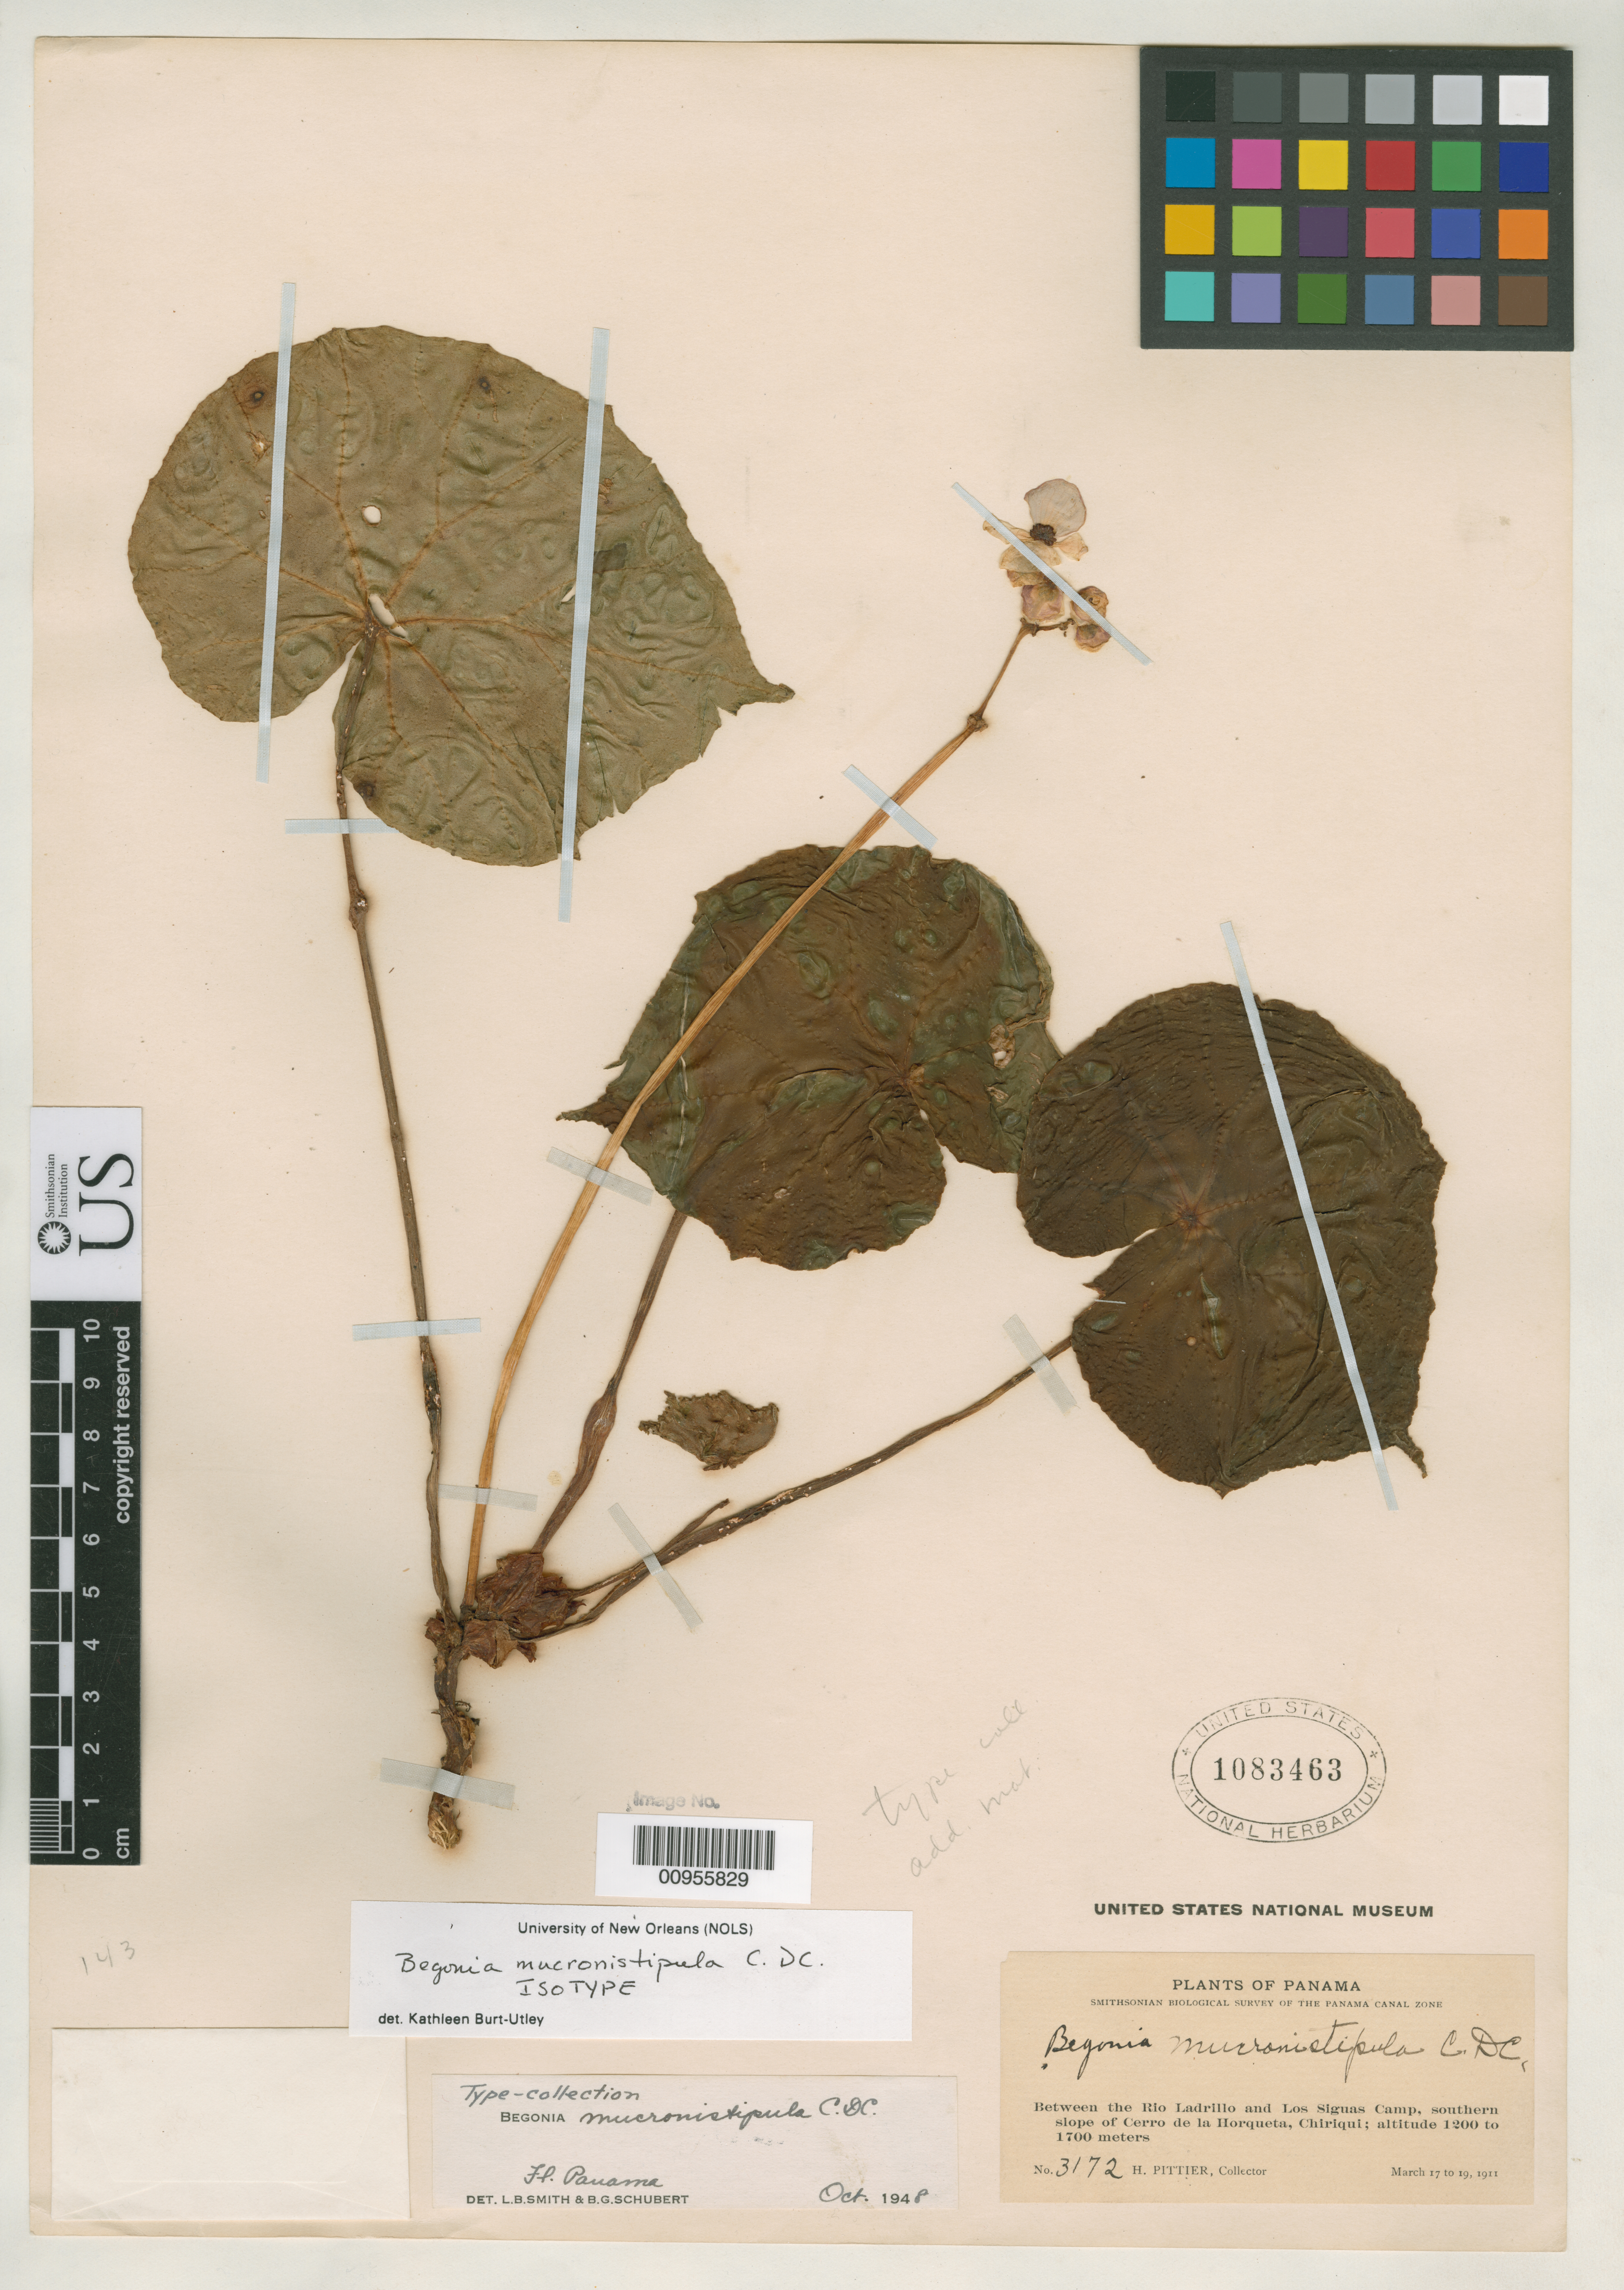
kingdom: Plantae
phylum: Tracheophyta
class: Magnoliopsida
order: Cucurbitales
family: Begoniaceae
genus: Begonia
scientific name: Begonia mucronistipula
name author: C. DC.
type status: Type Collection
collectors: H. F. Pittier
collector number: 3172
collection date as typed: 17 Mar 1911 to 19 Mar 1911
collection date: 1911-03-17/1911-03-19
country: Panama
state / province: Chiriquí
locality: Between the Rio Ladrillo and Los Siguas Camp, southern slope of Cerro de la Horqueta, Chiriqui.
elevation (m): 1200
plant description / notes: Unclear whether holotypes of names in this publication are deposited at G or US; this sheet annotated as isotype by K. Burt-Utley.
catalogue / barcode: US 1083463